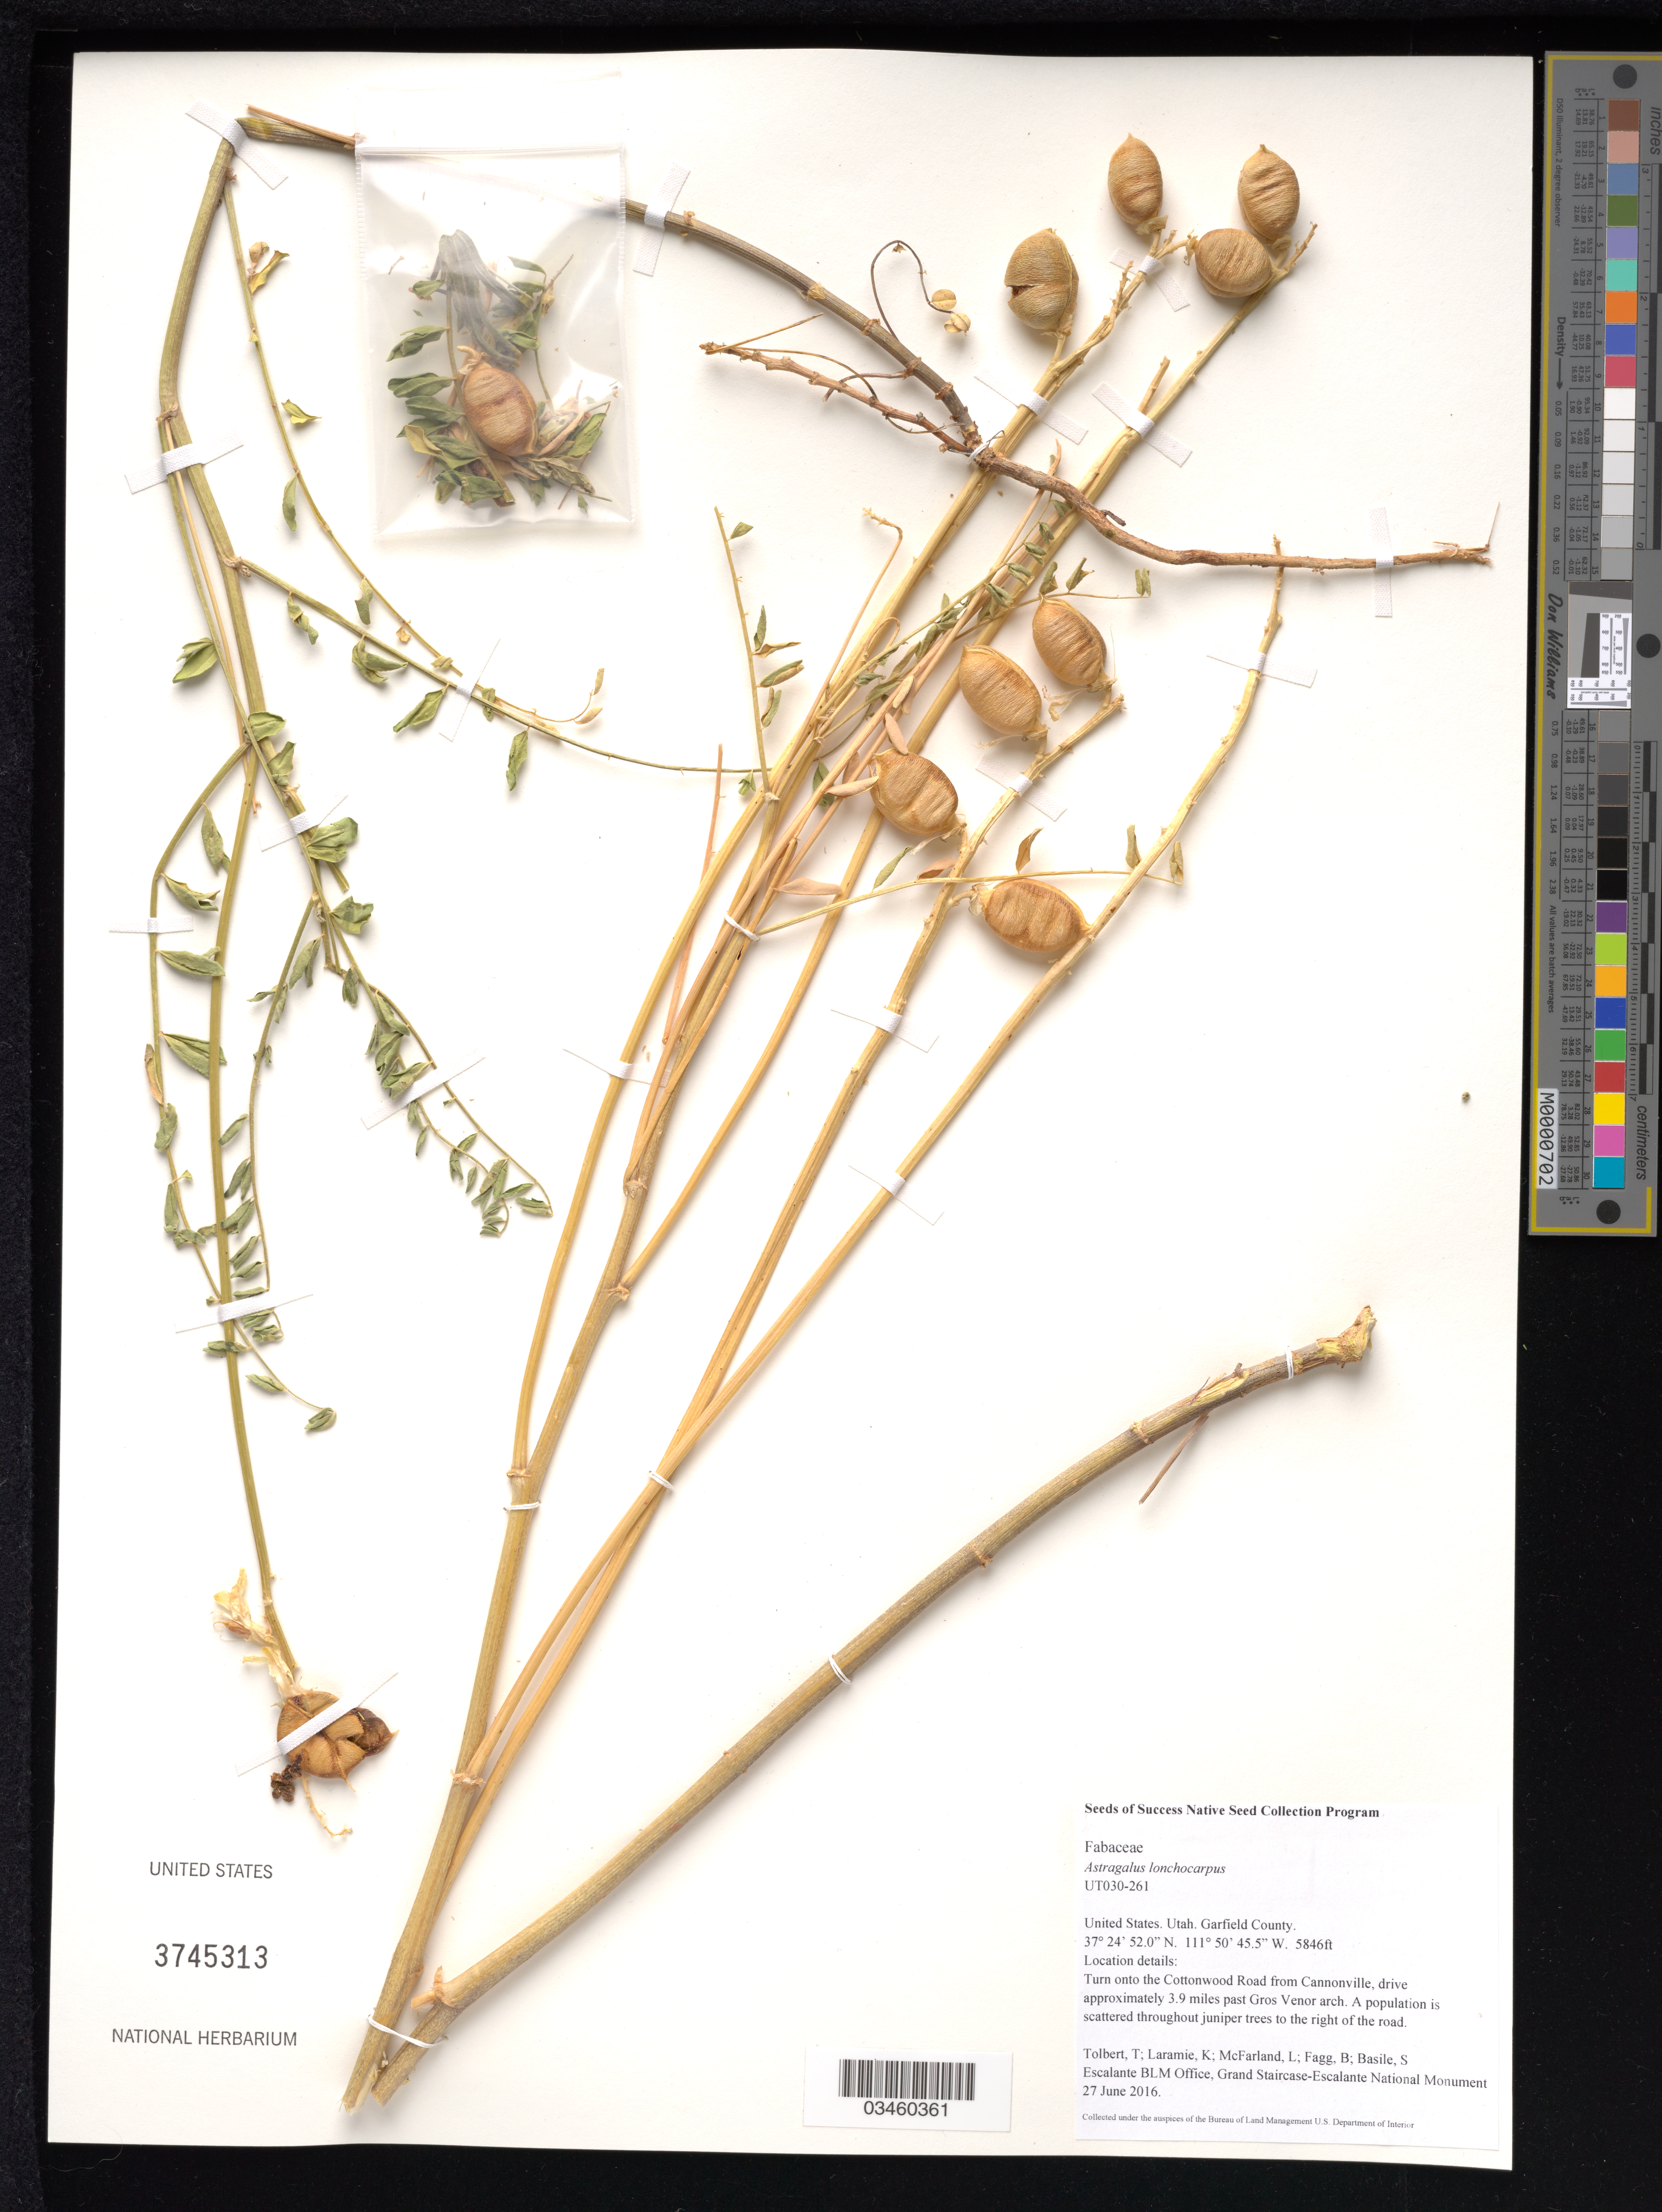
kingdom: Plantae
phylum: Tracheophyta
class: Magnoliopsida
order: Fabales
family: Fabaceae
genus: Astragalus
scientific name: Astragalus lonchocarpus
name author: Torr.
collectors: T. Tolbert, K. Laramie, L. McFarland, B. Fagg & S. Basile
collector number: UT030-261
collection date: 2016-06-27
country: United States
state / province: Utah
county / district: Garfield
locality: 3.9 mi. past Gross Venor arch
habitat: Throughout juniper trees.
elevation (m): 1782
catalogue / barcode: US 3745313